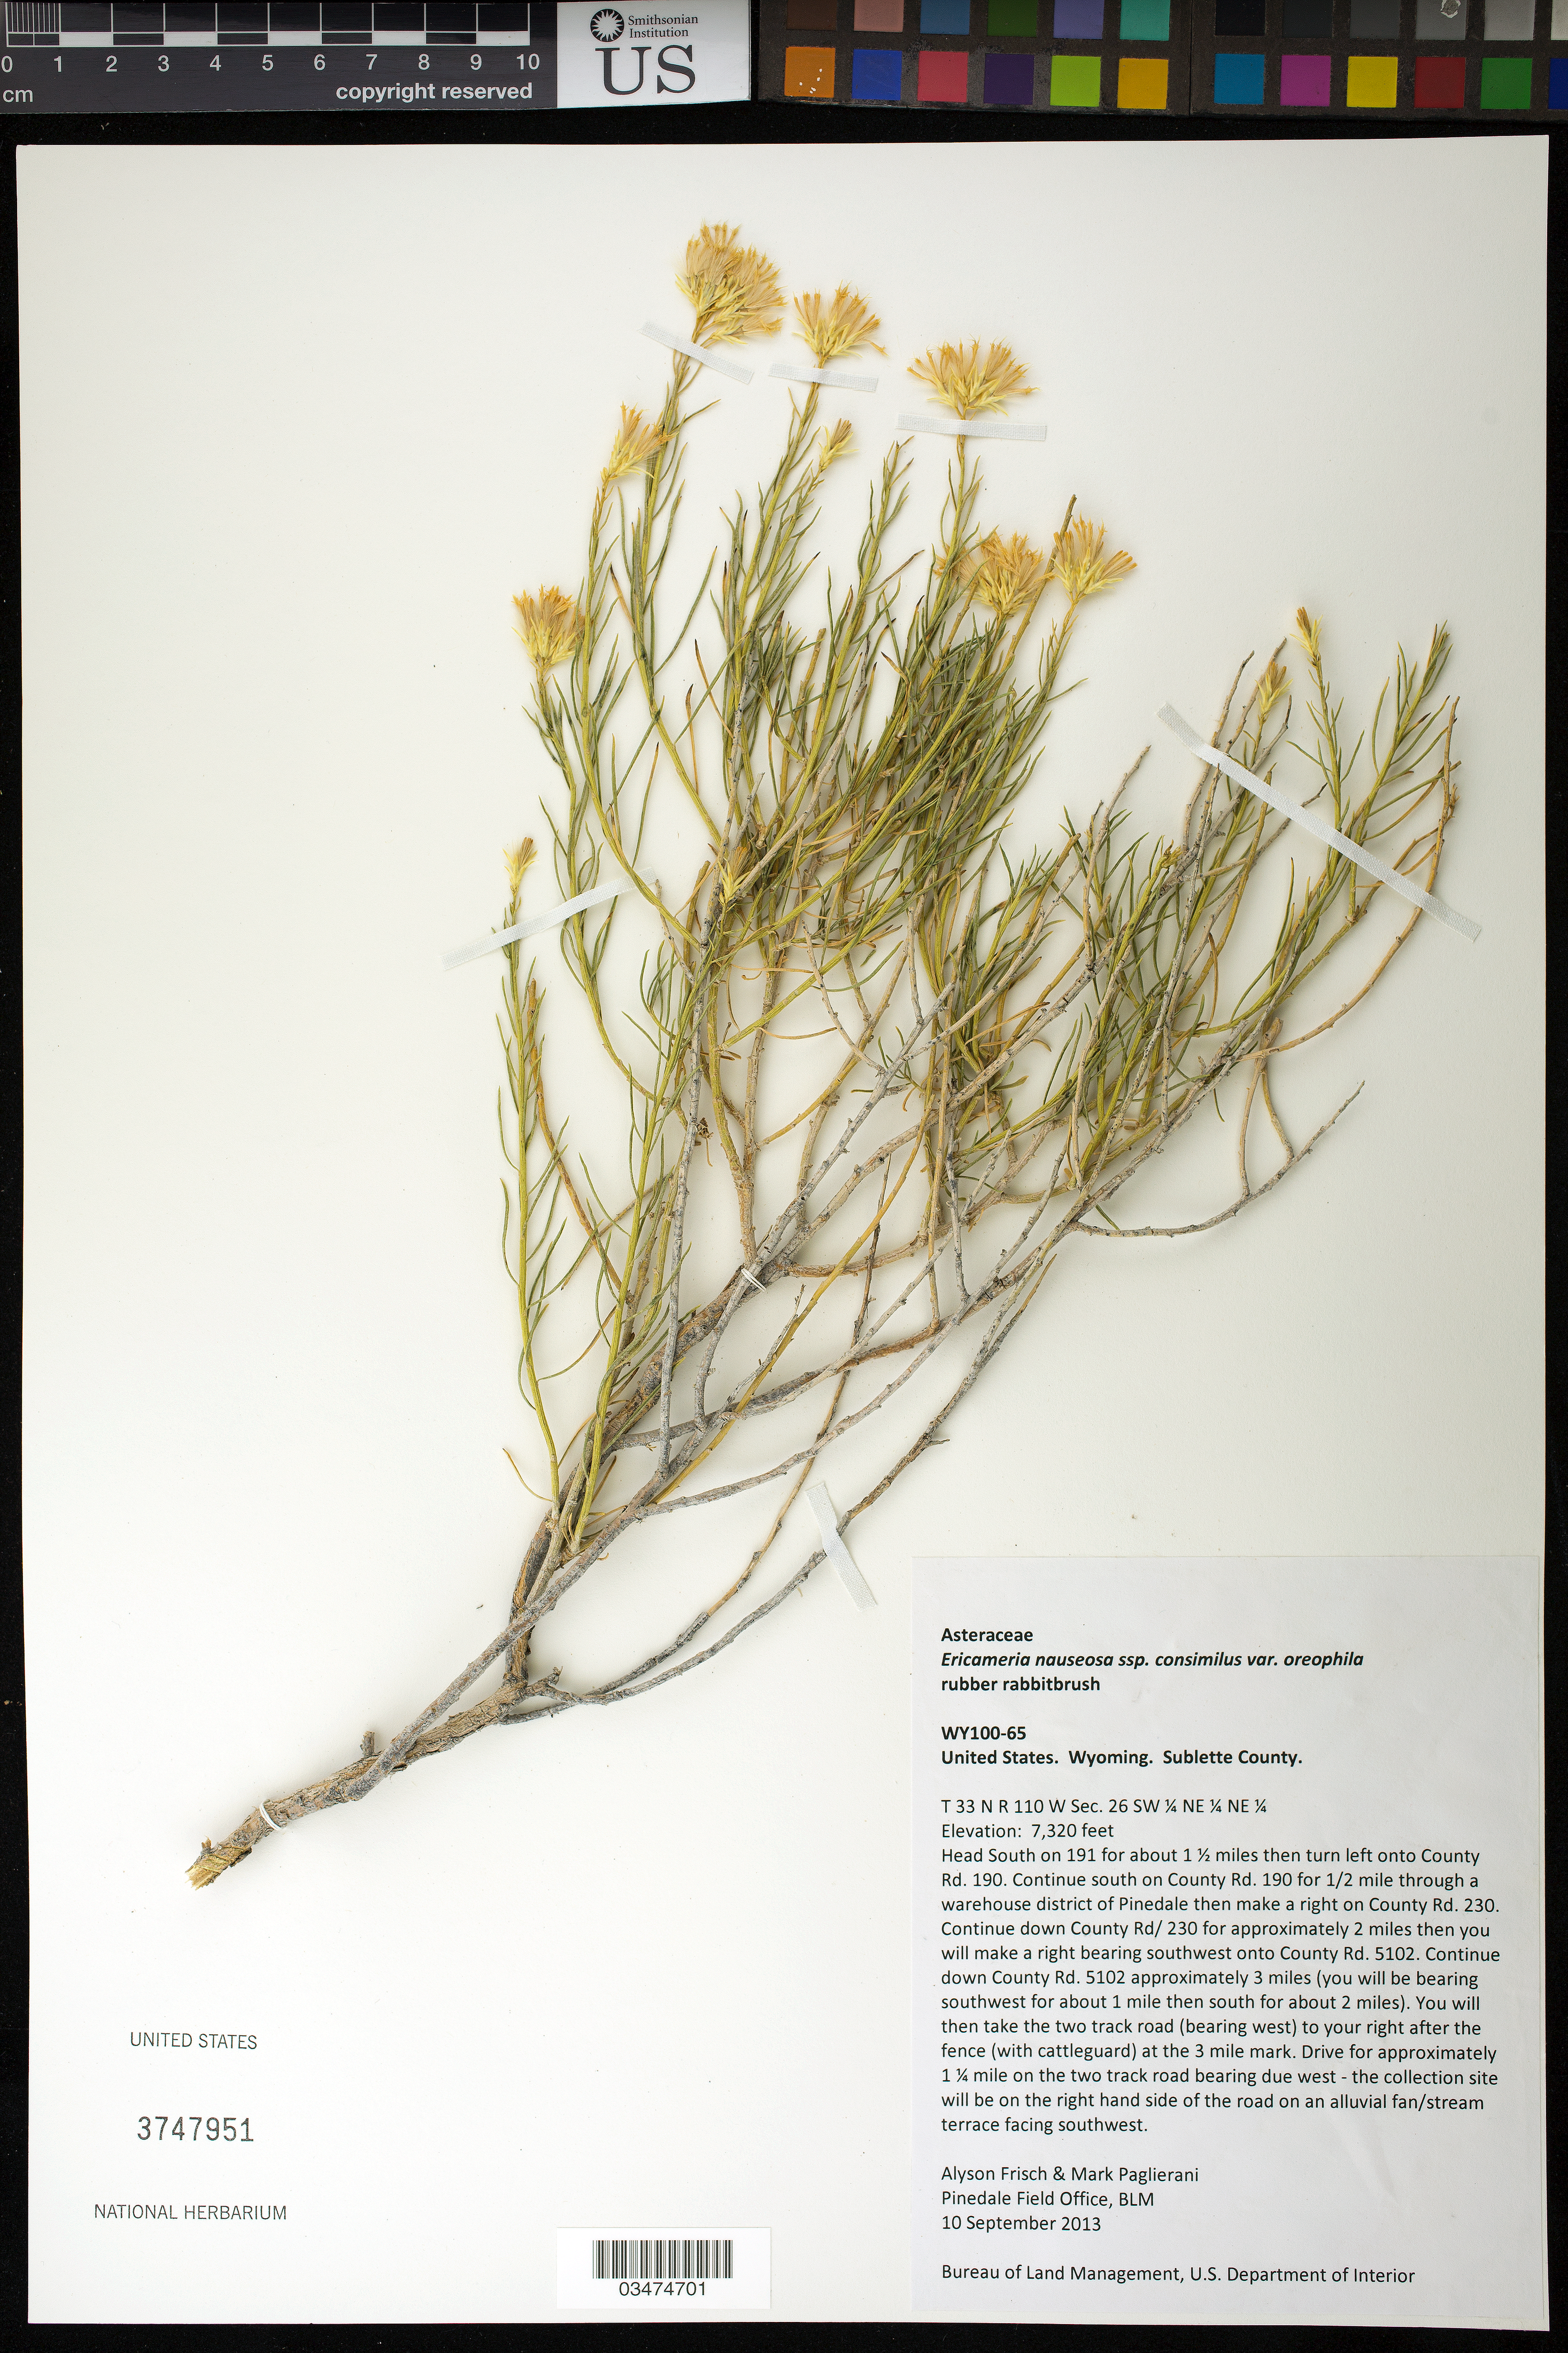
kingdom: Plantae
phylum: Tracheophyta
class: Magnoliopsida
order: Asterales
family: Asteraceae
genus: Ericameria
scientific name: Ericameria nauseosa var. oreophila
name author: (A. Nelson) G.L. Nesom & G.I. Baird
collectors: A. Frisch & M. Paglierani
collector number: WY100-65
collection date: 2013-09-10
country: United States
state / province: Wyoming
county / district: Sublette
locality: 3 mi. down County Rd. 5102. T33 N R 110 W Sec. 26 SW 1/4 NE 1/4 NE 1/4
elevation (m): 2231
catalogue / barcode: US 3747951